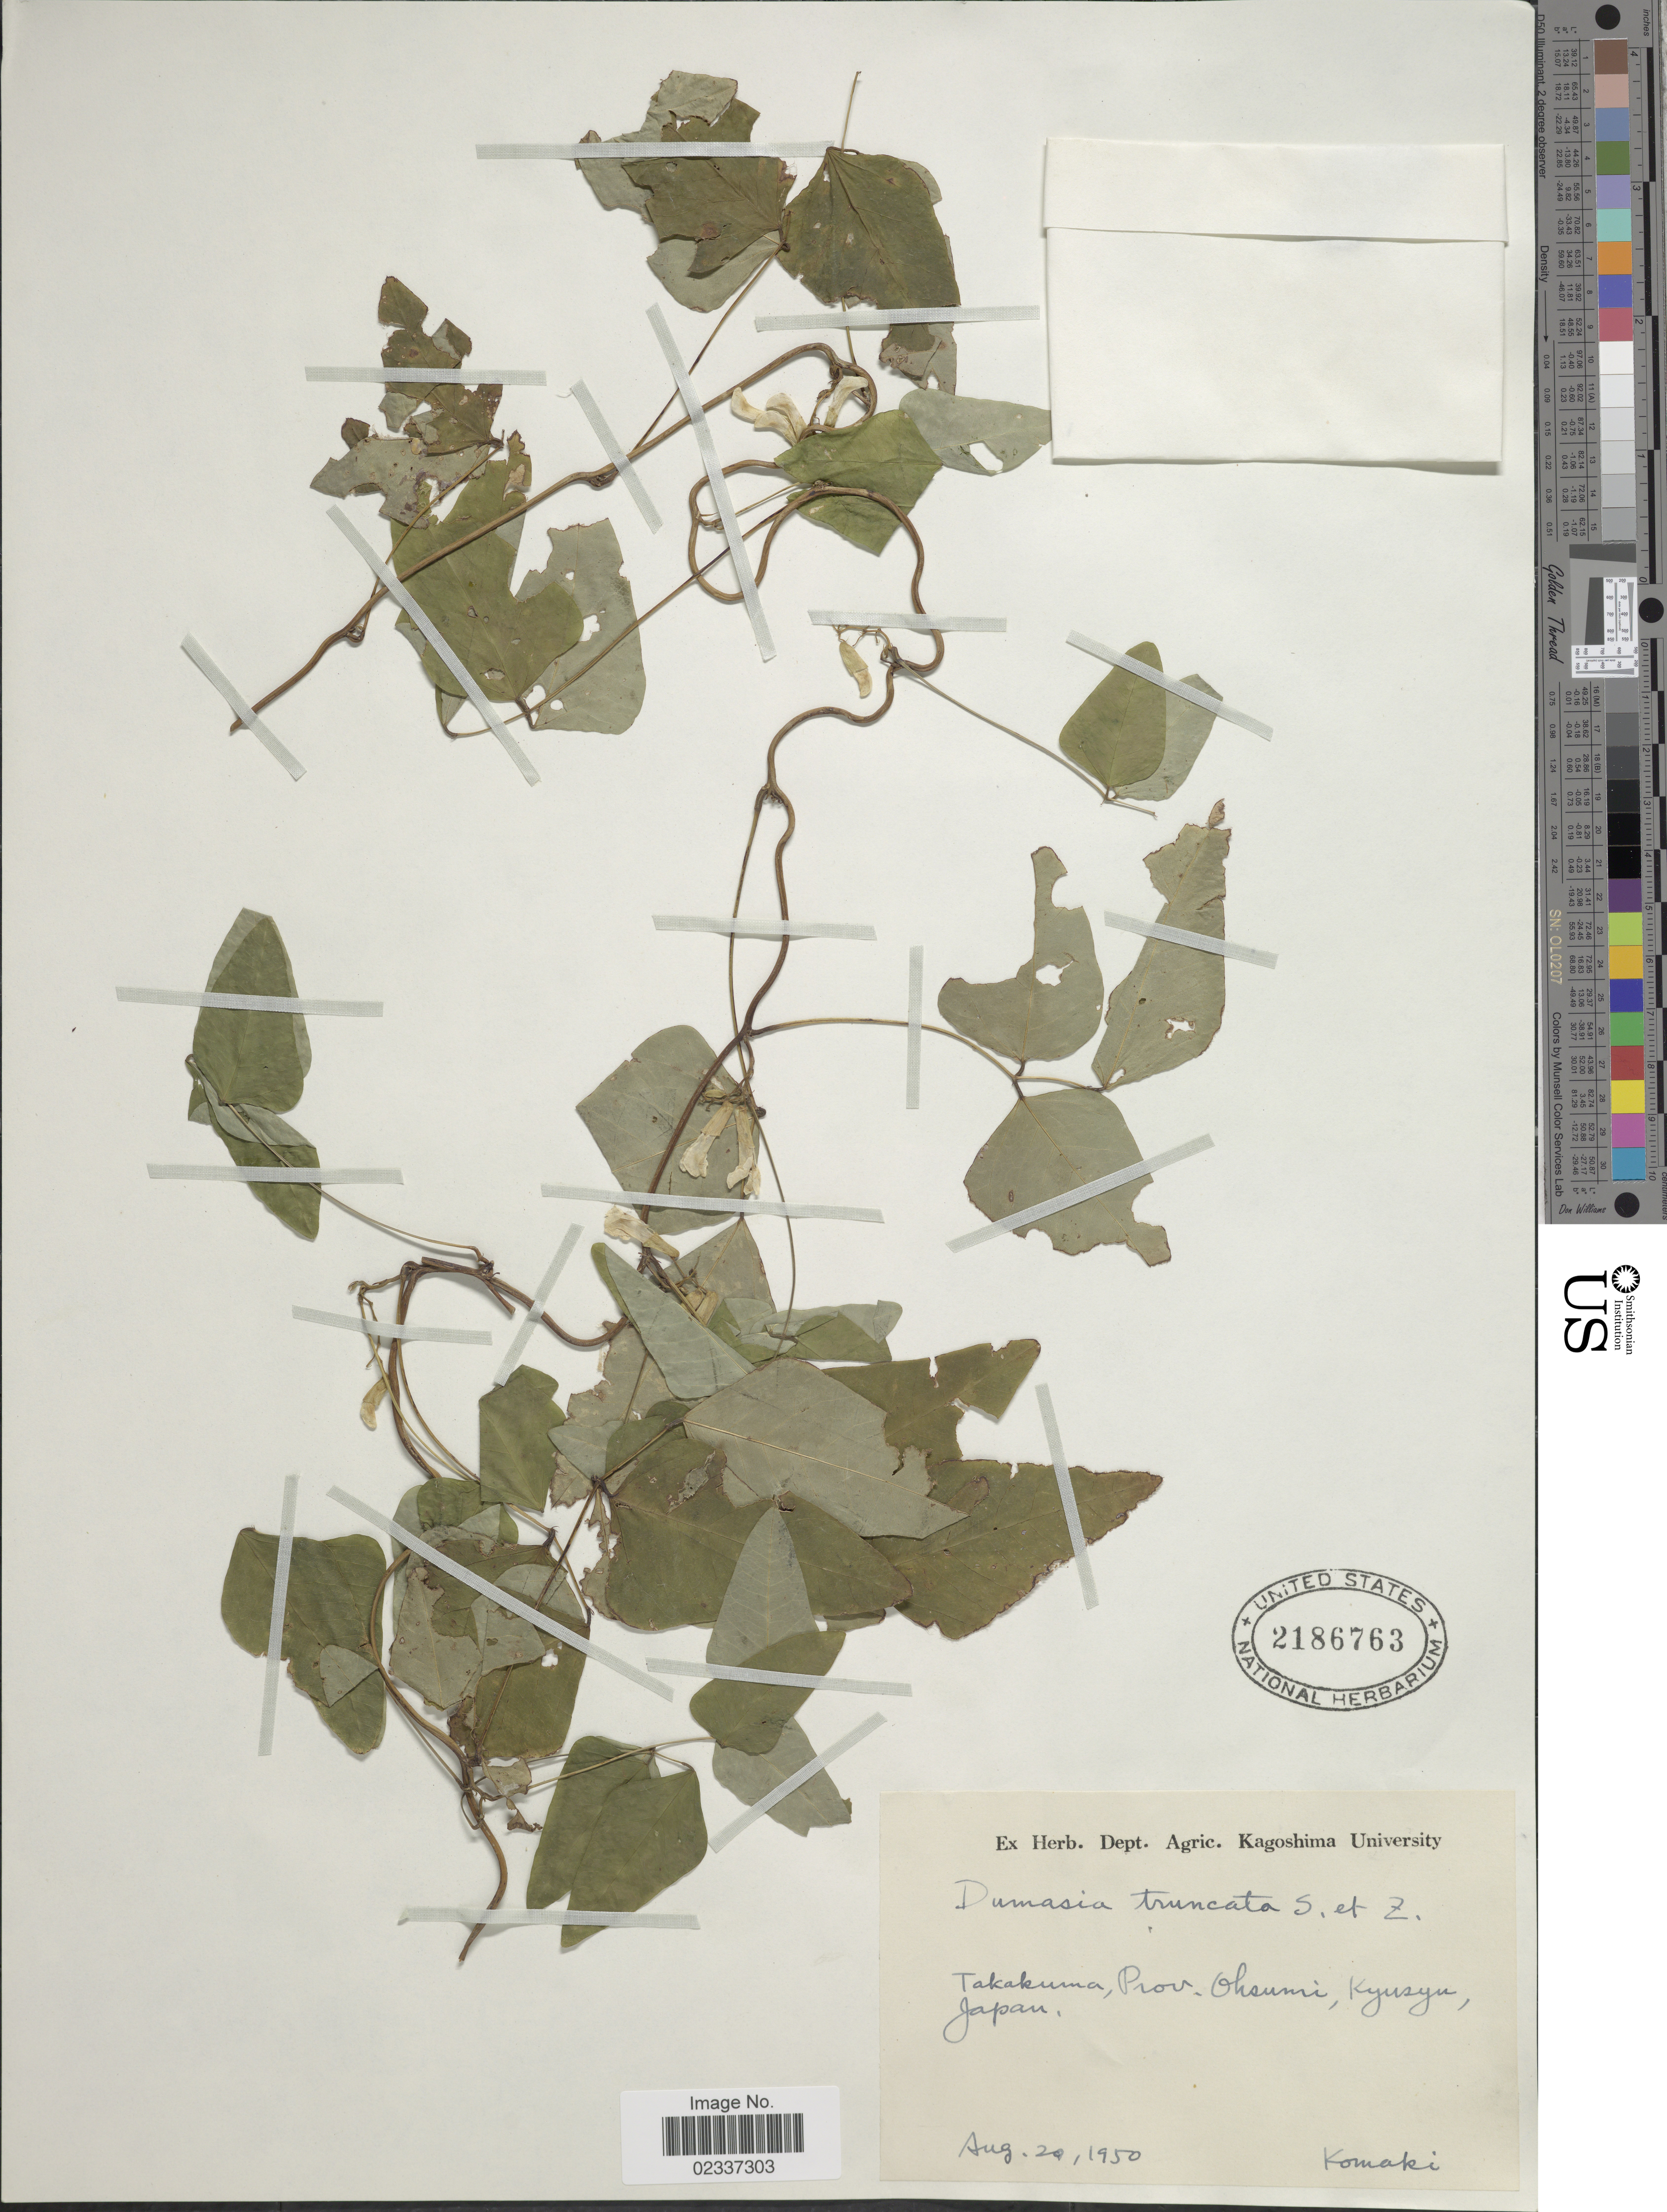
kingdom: Plantae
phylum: Tracheophyta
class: Magnoliopsida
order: Fabales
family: Fabaceae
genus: Dumasia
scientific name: Dumasia truncata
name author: Siebold & Zucc.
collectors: -. Komaki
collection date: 1950-08-20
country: Japan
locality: Takakuma, Prov. Ohsumi, Kyusyu, Japan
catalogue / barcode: US 2186763